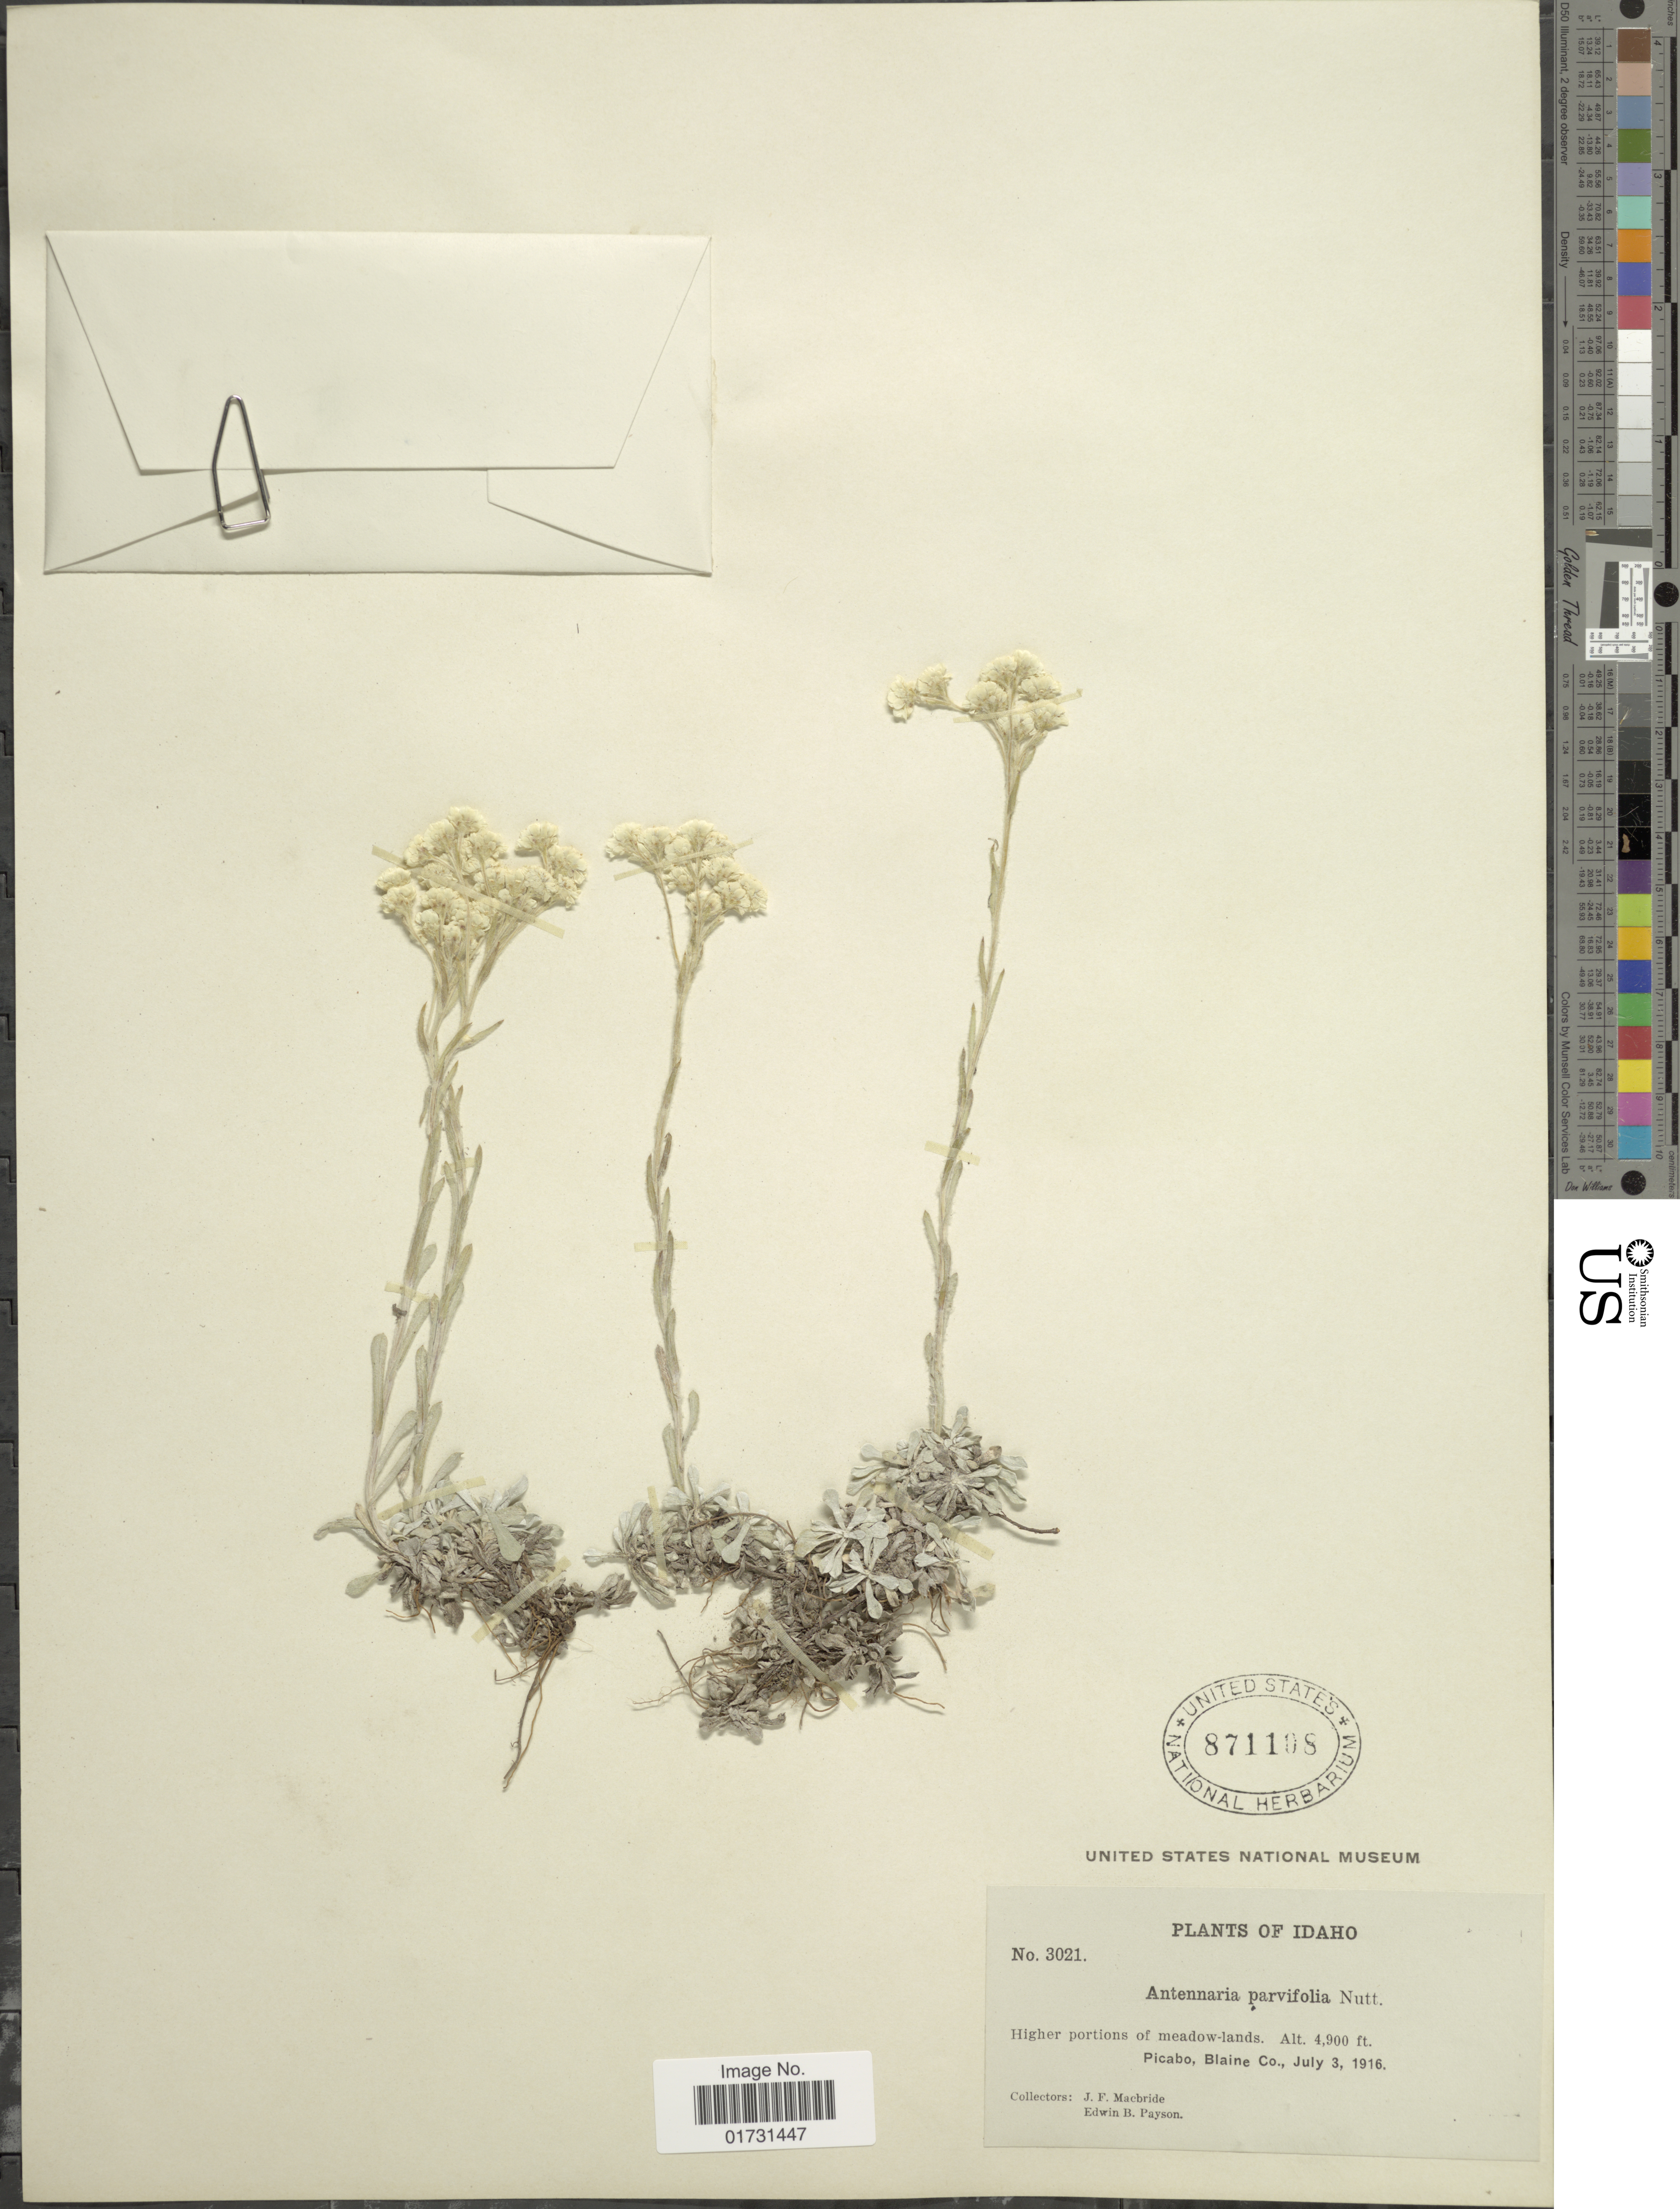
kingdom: Plantae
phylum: Tracheophyta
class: Magnoliopsida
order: Asterales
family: Asteraceae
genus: Antennaria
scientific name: Antennaria microphylla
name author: Rydb.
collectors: J. F. Macbride & E. B. Payson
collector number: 3021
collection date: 1916-07-03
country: United States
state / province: Idaho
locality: Picabo, Blaine Co.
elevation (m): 1494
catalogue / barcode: US 871108